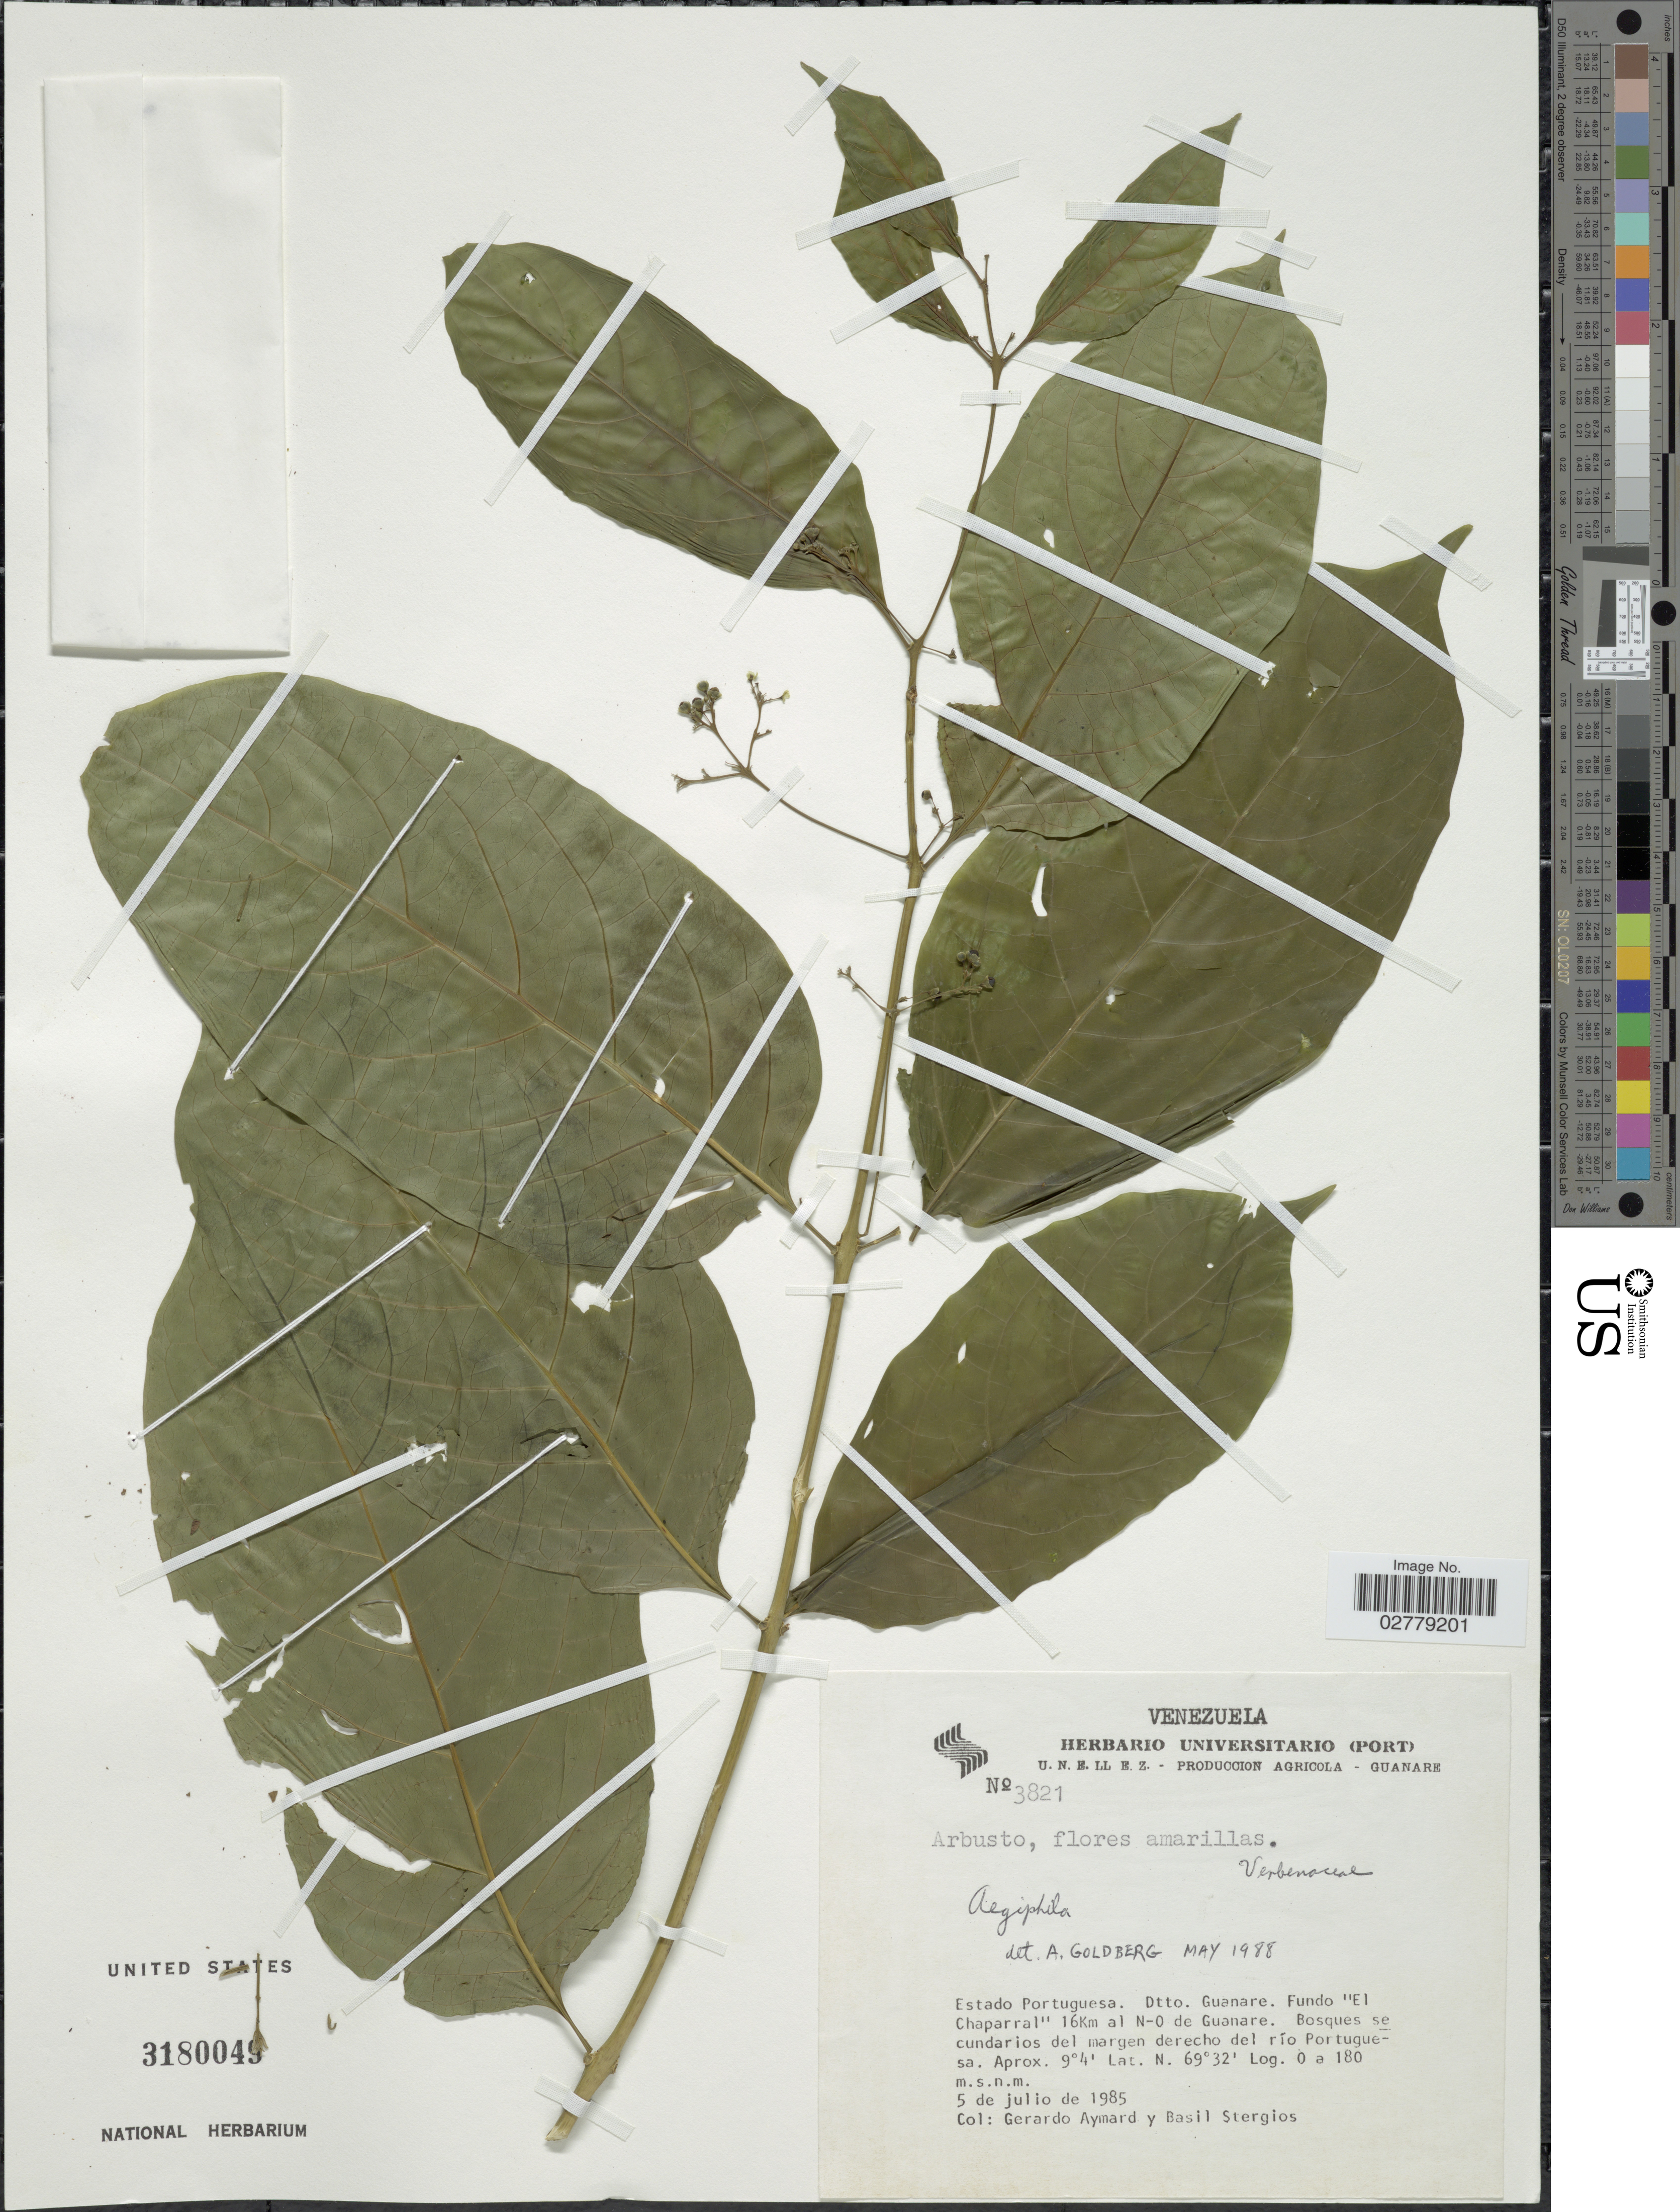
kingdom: Plantae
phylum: Tracheophyta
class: Magnoliopsida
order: Lamiales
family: Lamiaceae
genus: Aegiphila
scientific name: Aegiphila sp.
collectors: G. A. Aymard & B. G. Stergios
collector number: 3821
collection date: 1985-07-05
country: Venezuela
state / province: Portuguesa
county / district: Guanare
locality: Fundo "El Chaparral" 16 Km al NO de Guanare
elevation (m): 0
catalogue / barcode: US 3180049